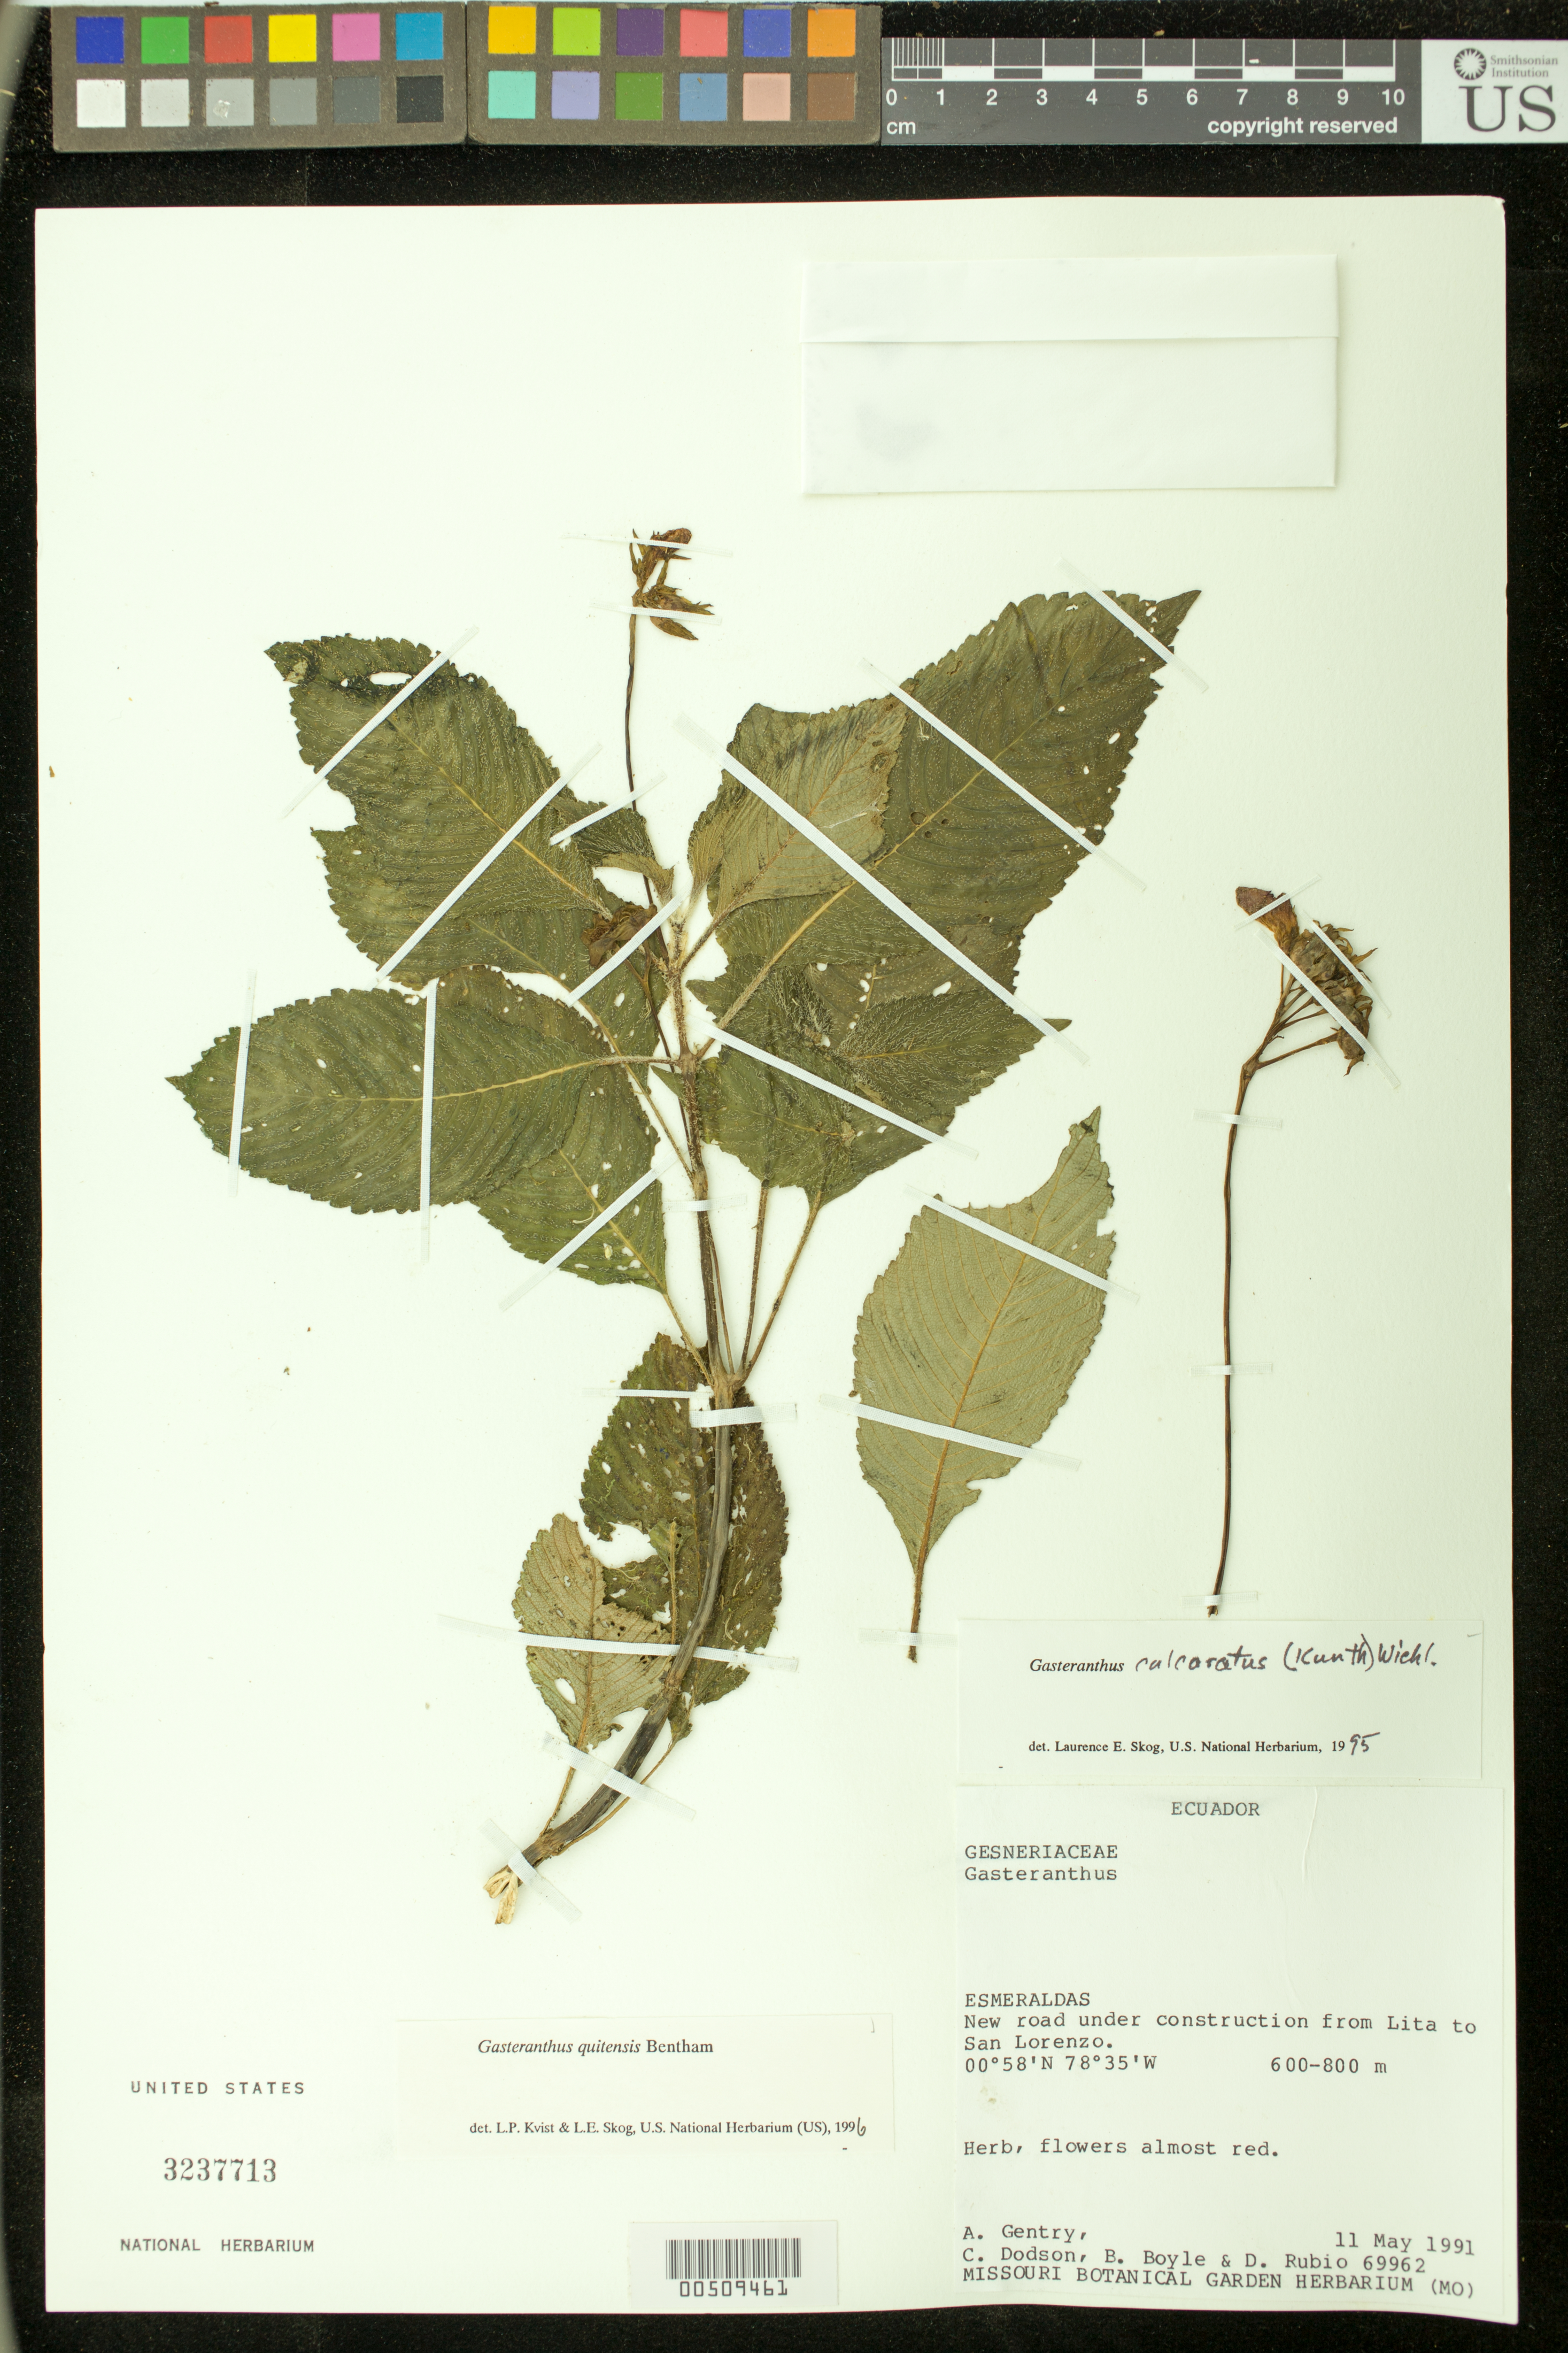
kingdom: Plantae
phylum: Tracheophyta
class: Magnoliopsida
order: Lamiales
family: Gesneriaceae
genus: Gasteranthus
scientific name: Gasteranthus quitensis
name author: Benth.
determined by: Skog, Laurence E.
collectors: A. H. Gentry, C. Dodson, B. Boyle & D. Rubio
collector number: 69962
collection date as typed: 11 May 1990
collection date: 1990-05-11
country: Ecuador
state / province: Esmeraldas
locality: New road under contstruction from Lita to San Lorenzo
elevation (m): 600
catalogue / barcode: US 3237713